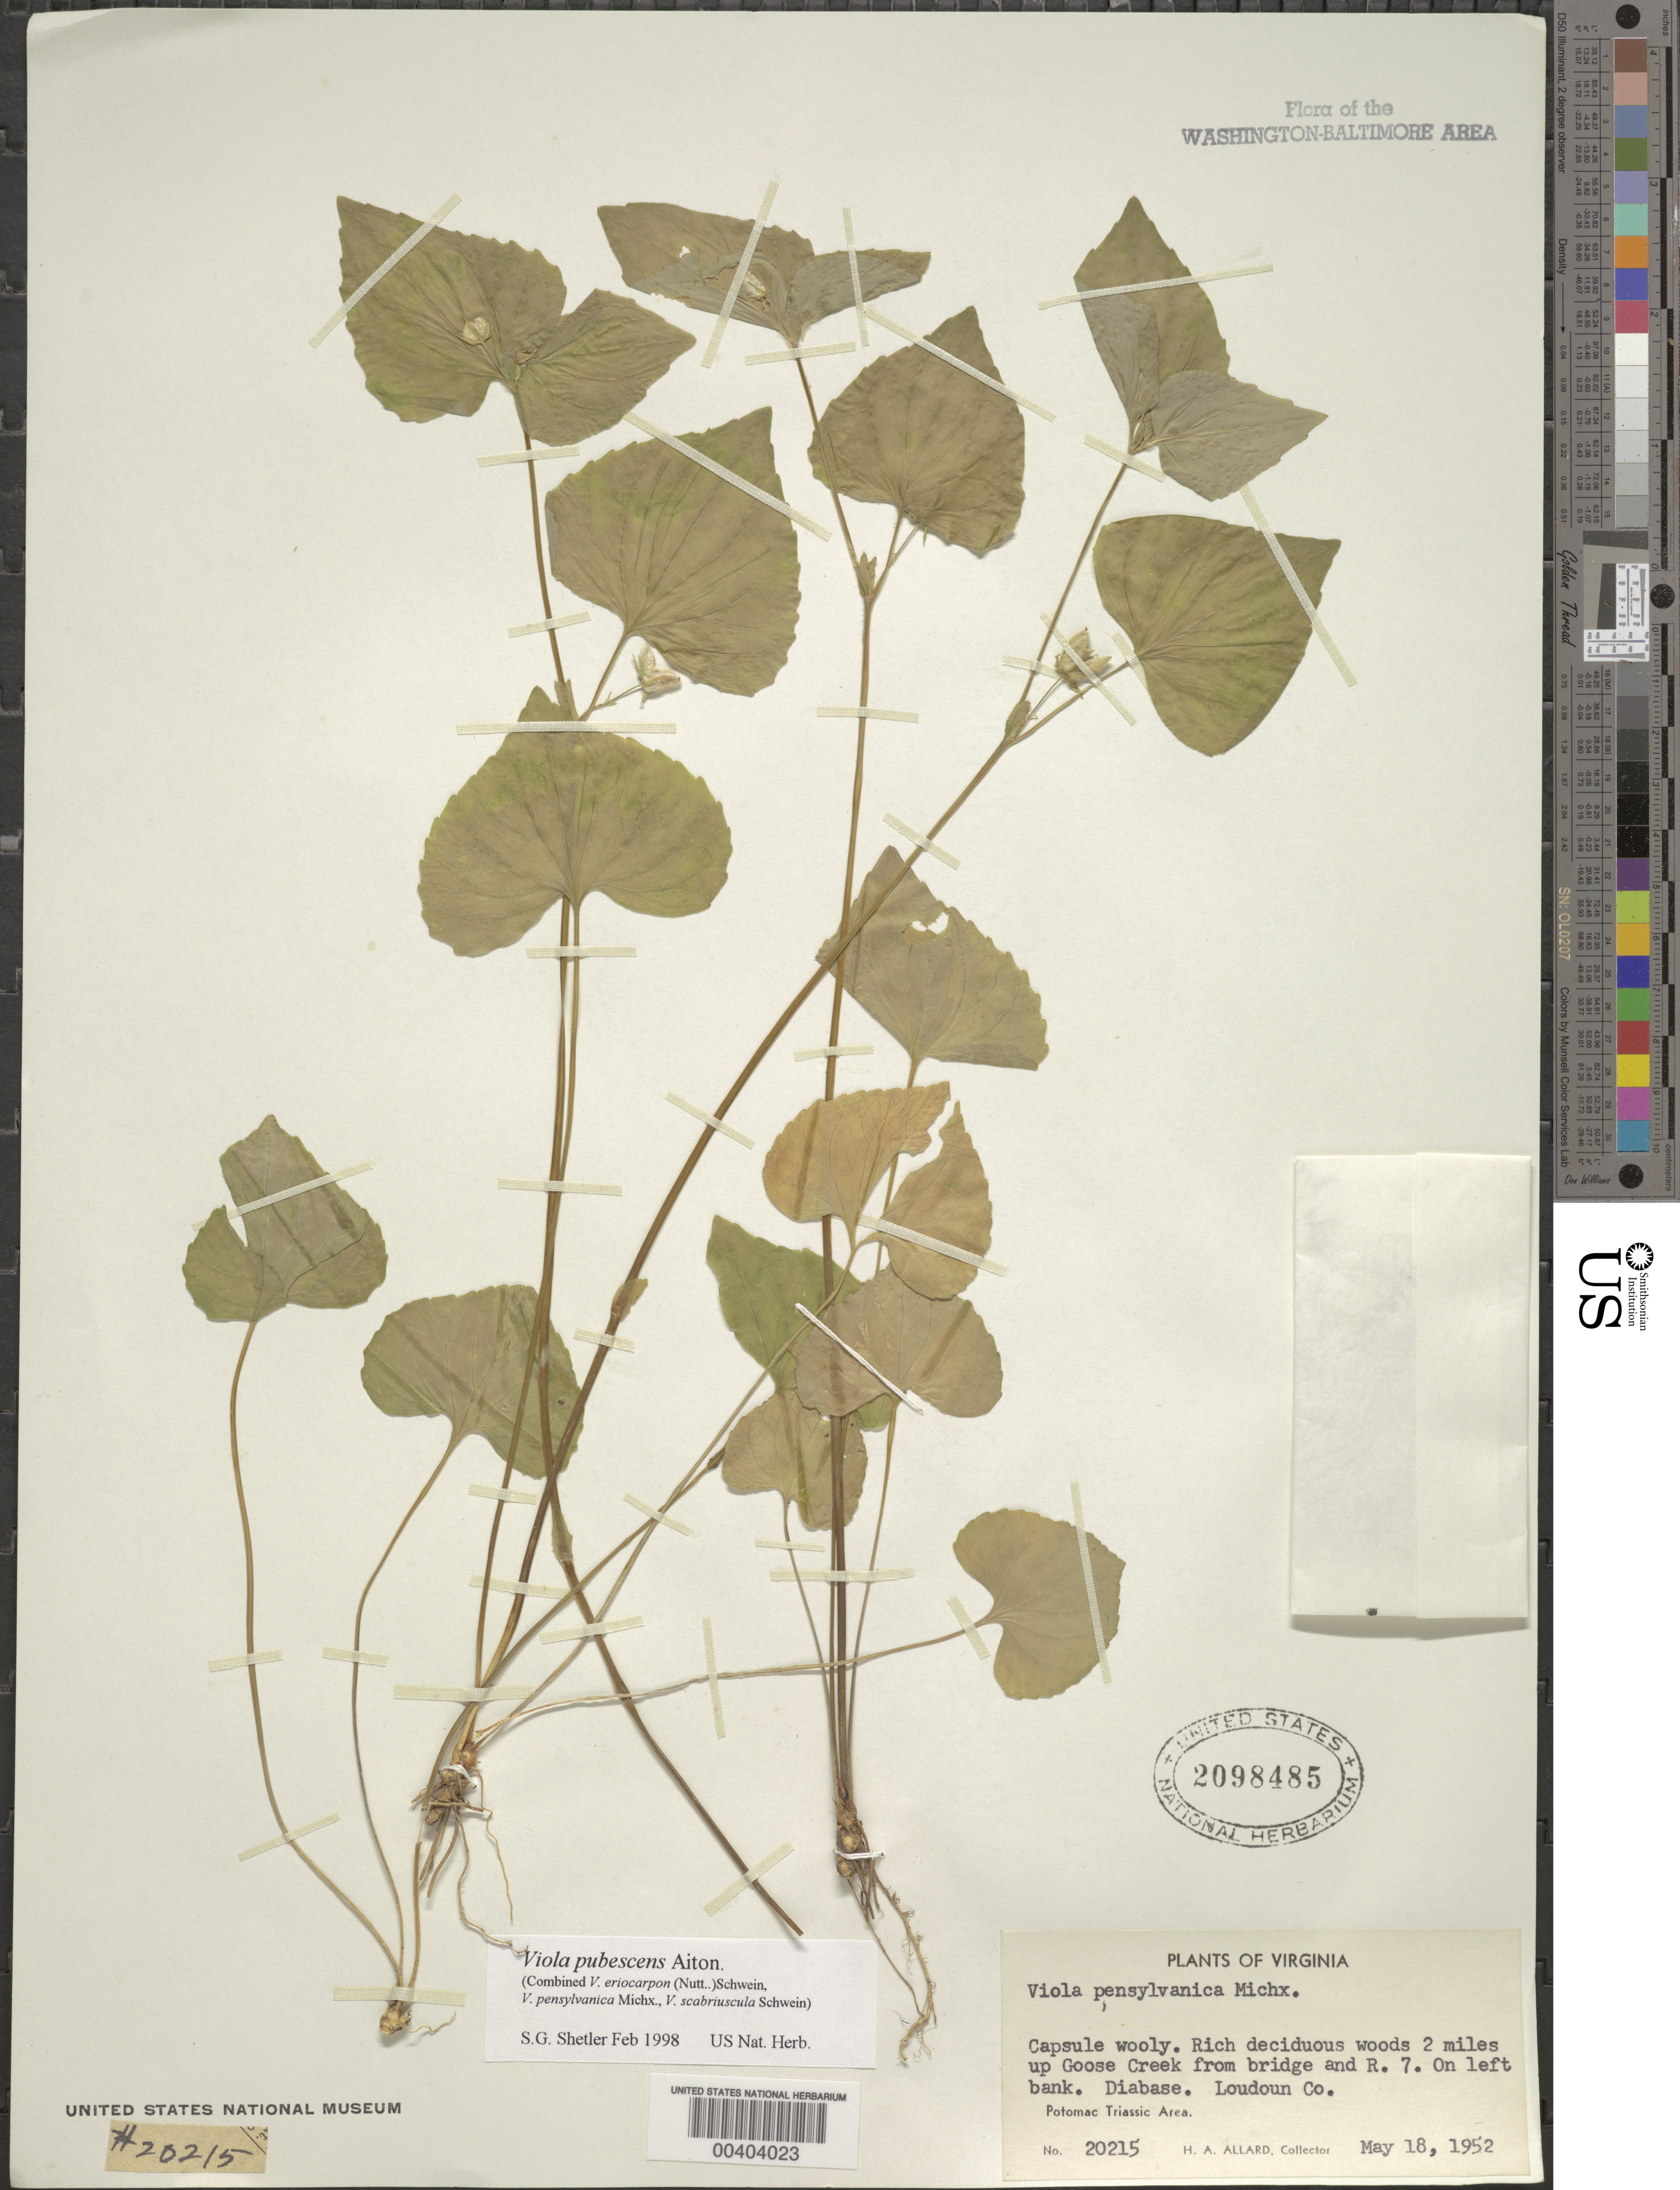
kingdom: Plantae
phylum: Tracheophyta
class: Magnoliopsida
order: Malpighiales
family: Violaceae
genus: Viola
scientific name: Viola pubescens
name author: Aiton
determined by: Shetler, Stanwyn G., (US), NMNH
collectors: H. A. Allard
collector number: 20215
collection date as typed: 18 May 1952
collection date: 1952-05-18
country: United States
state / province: Virginia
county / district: Loudoun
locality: Upstream from Route 7 on Goose Creek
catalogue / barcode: US 2098485